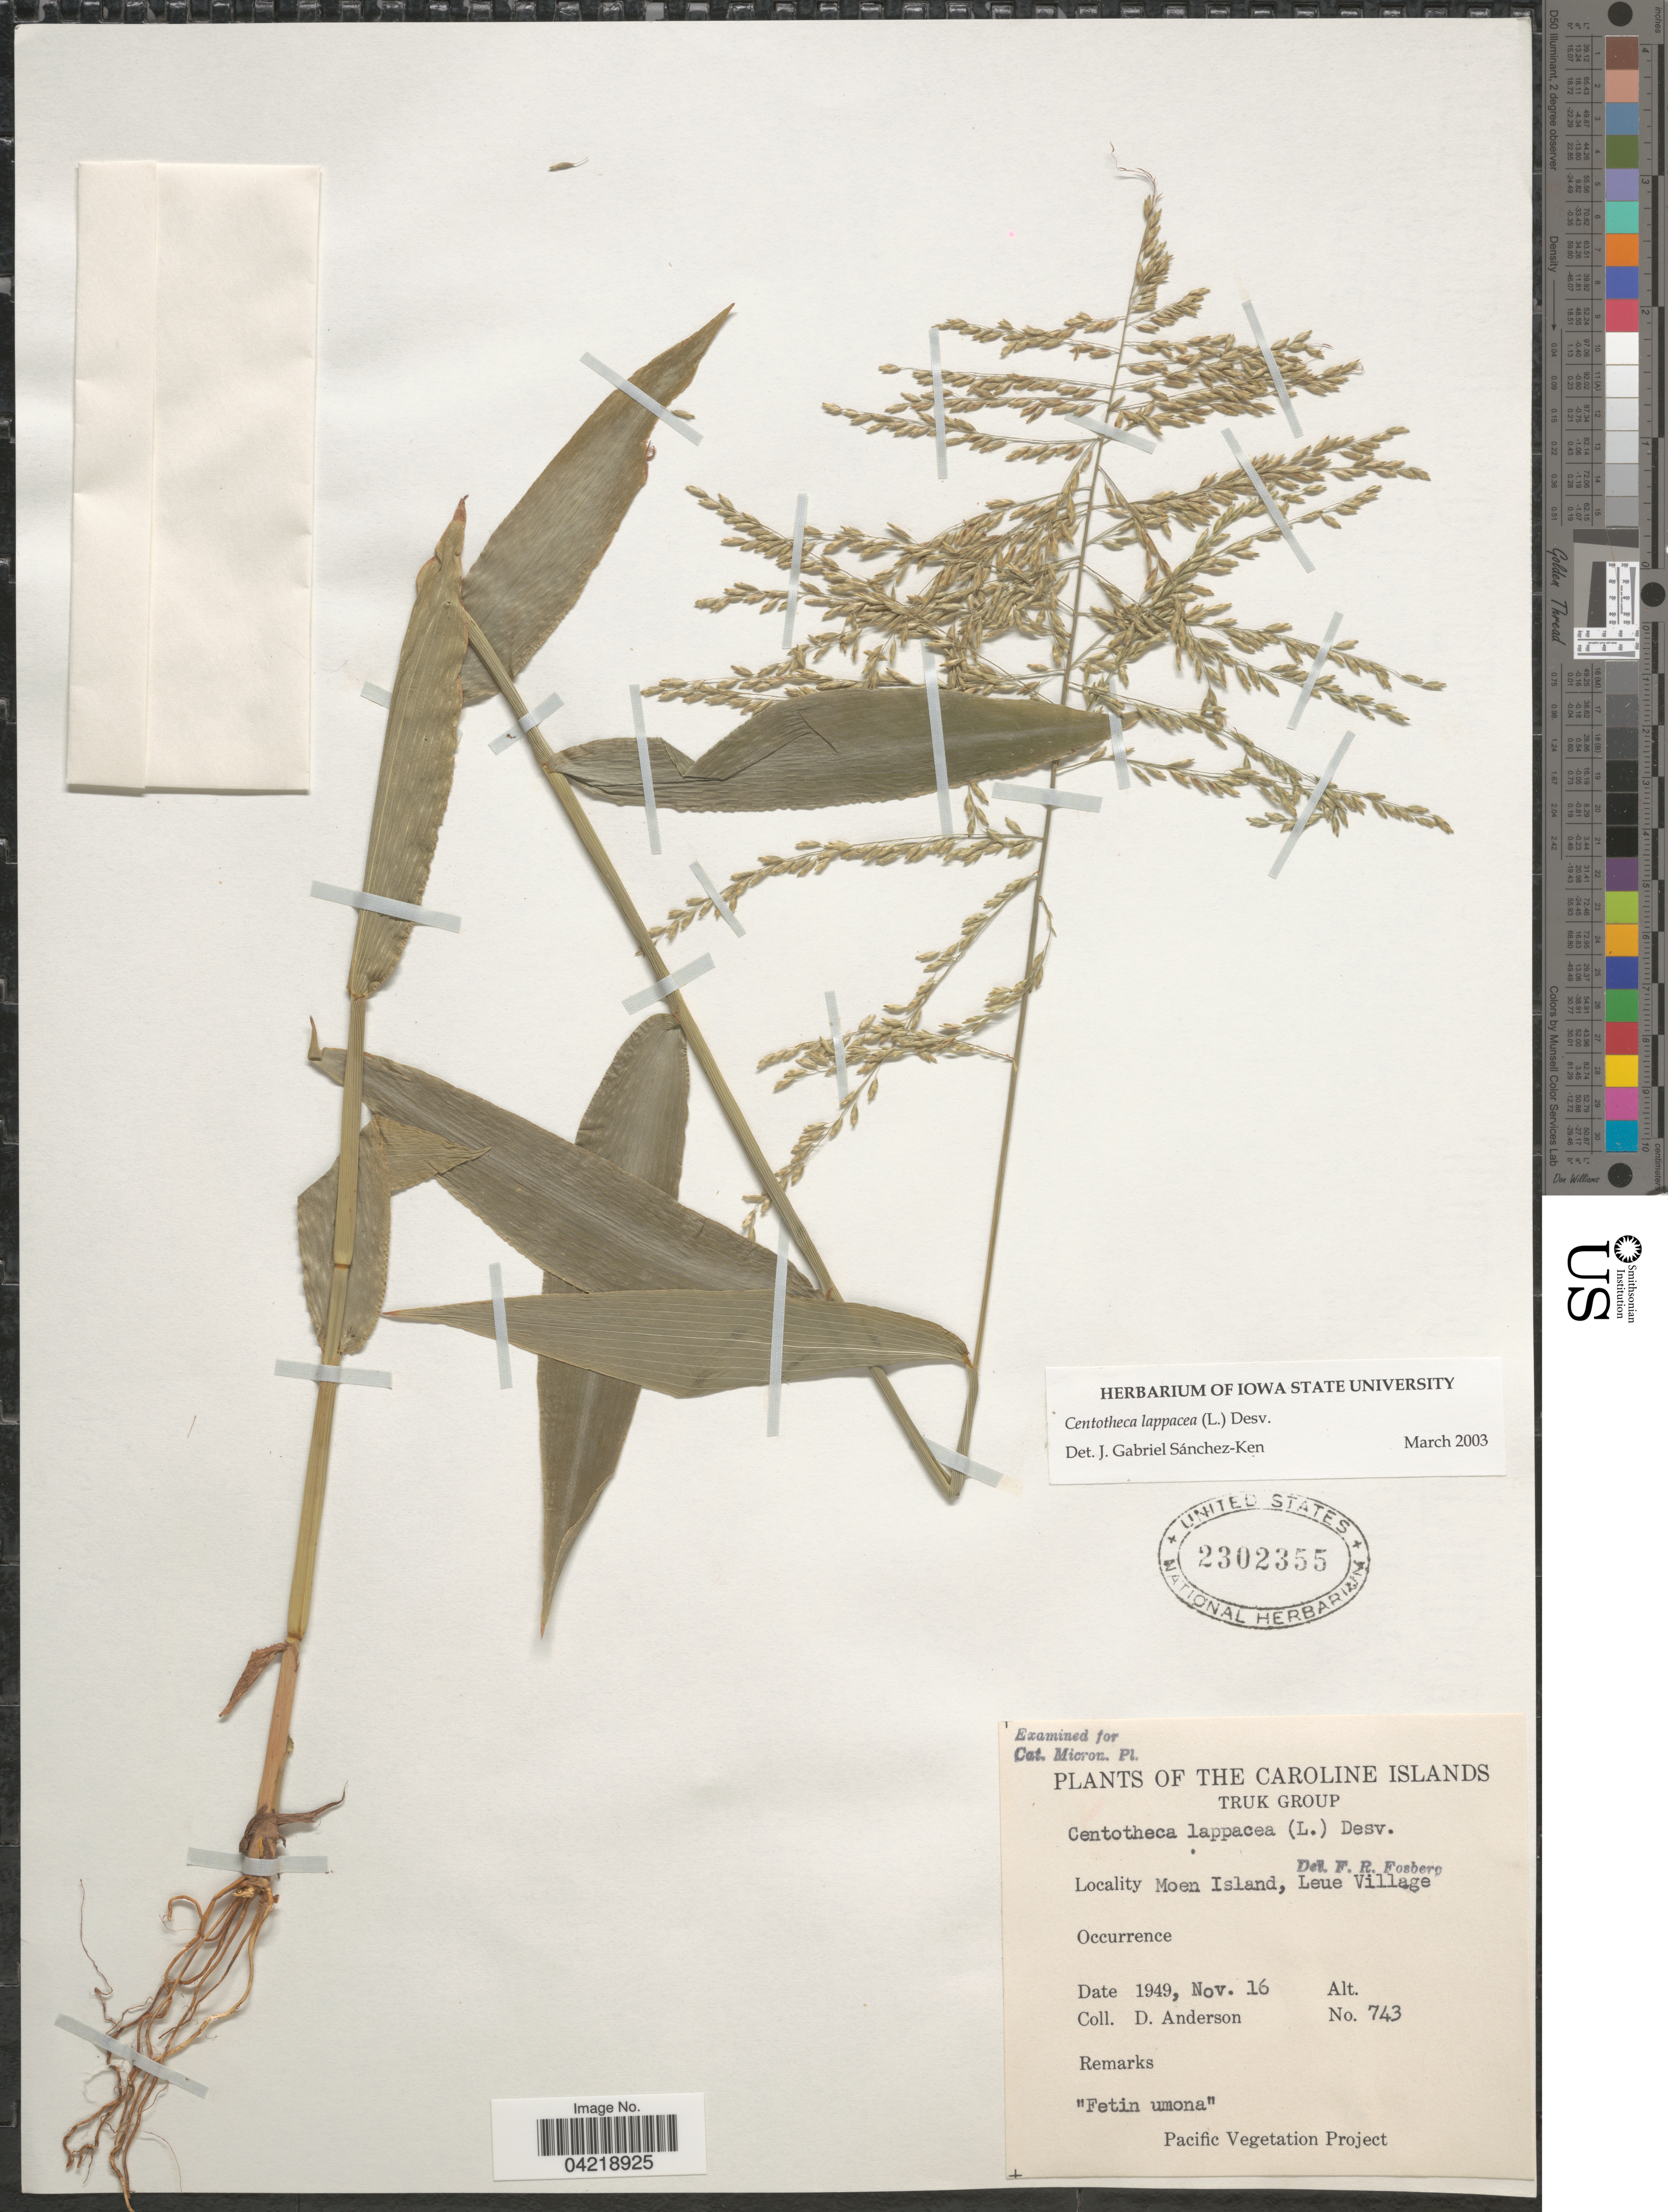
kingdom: Plantae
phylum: Tracheophyta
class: Liliopsida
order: Poales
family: Poaceae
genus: Centotheca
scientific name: Centotheca lappacea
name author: (L.) Desv.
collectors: D. Anderson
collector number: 743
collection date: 1949-11-16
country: Micronesia, Federated States of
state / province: Truk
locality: Caroline Islands. Truk Group. Moen Island, Leue Village.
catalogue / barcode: US 2302355